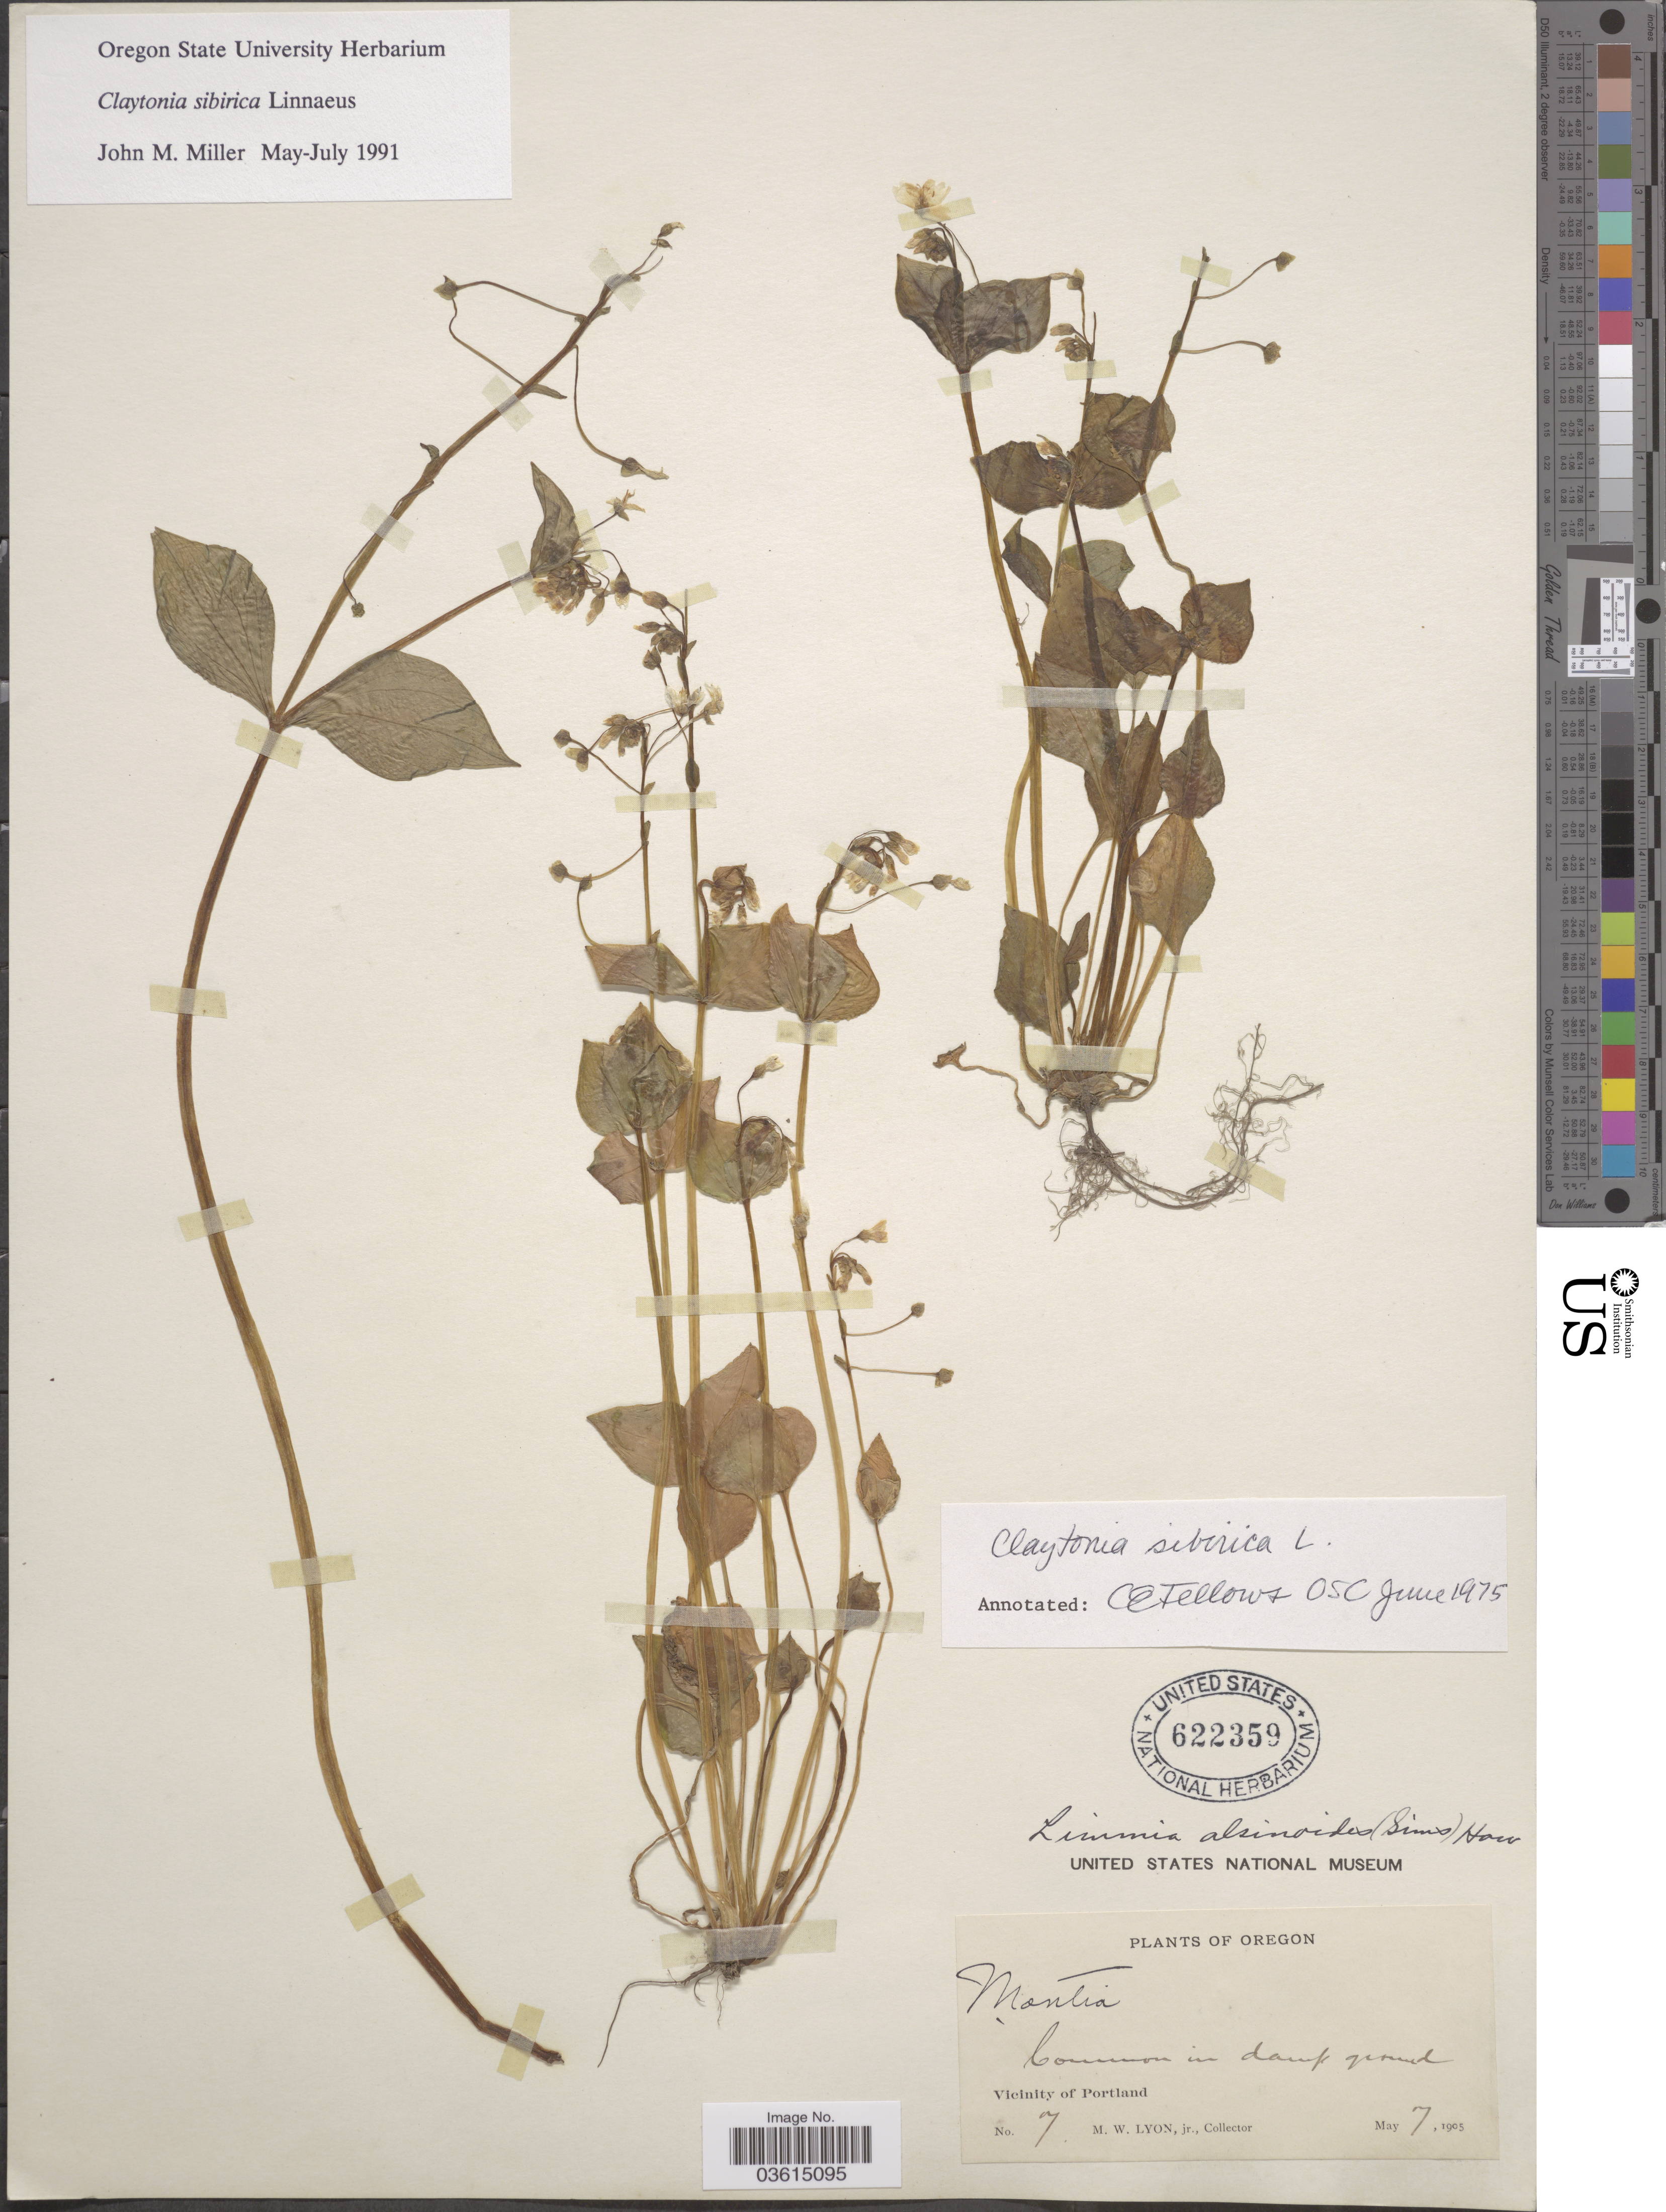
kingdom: Plantae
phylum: Tracheophyta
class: Magnoliopsida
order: Caryophyllales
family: Montiaceae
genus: Claytonia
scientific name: Claytonia sibirica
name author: L.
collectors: M. Lyon Jr.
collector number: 7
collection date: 1905-05-07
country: United States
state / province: Oregon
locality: Vicinity of Portland.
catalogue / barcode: US 622359